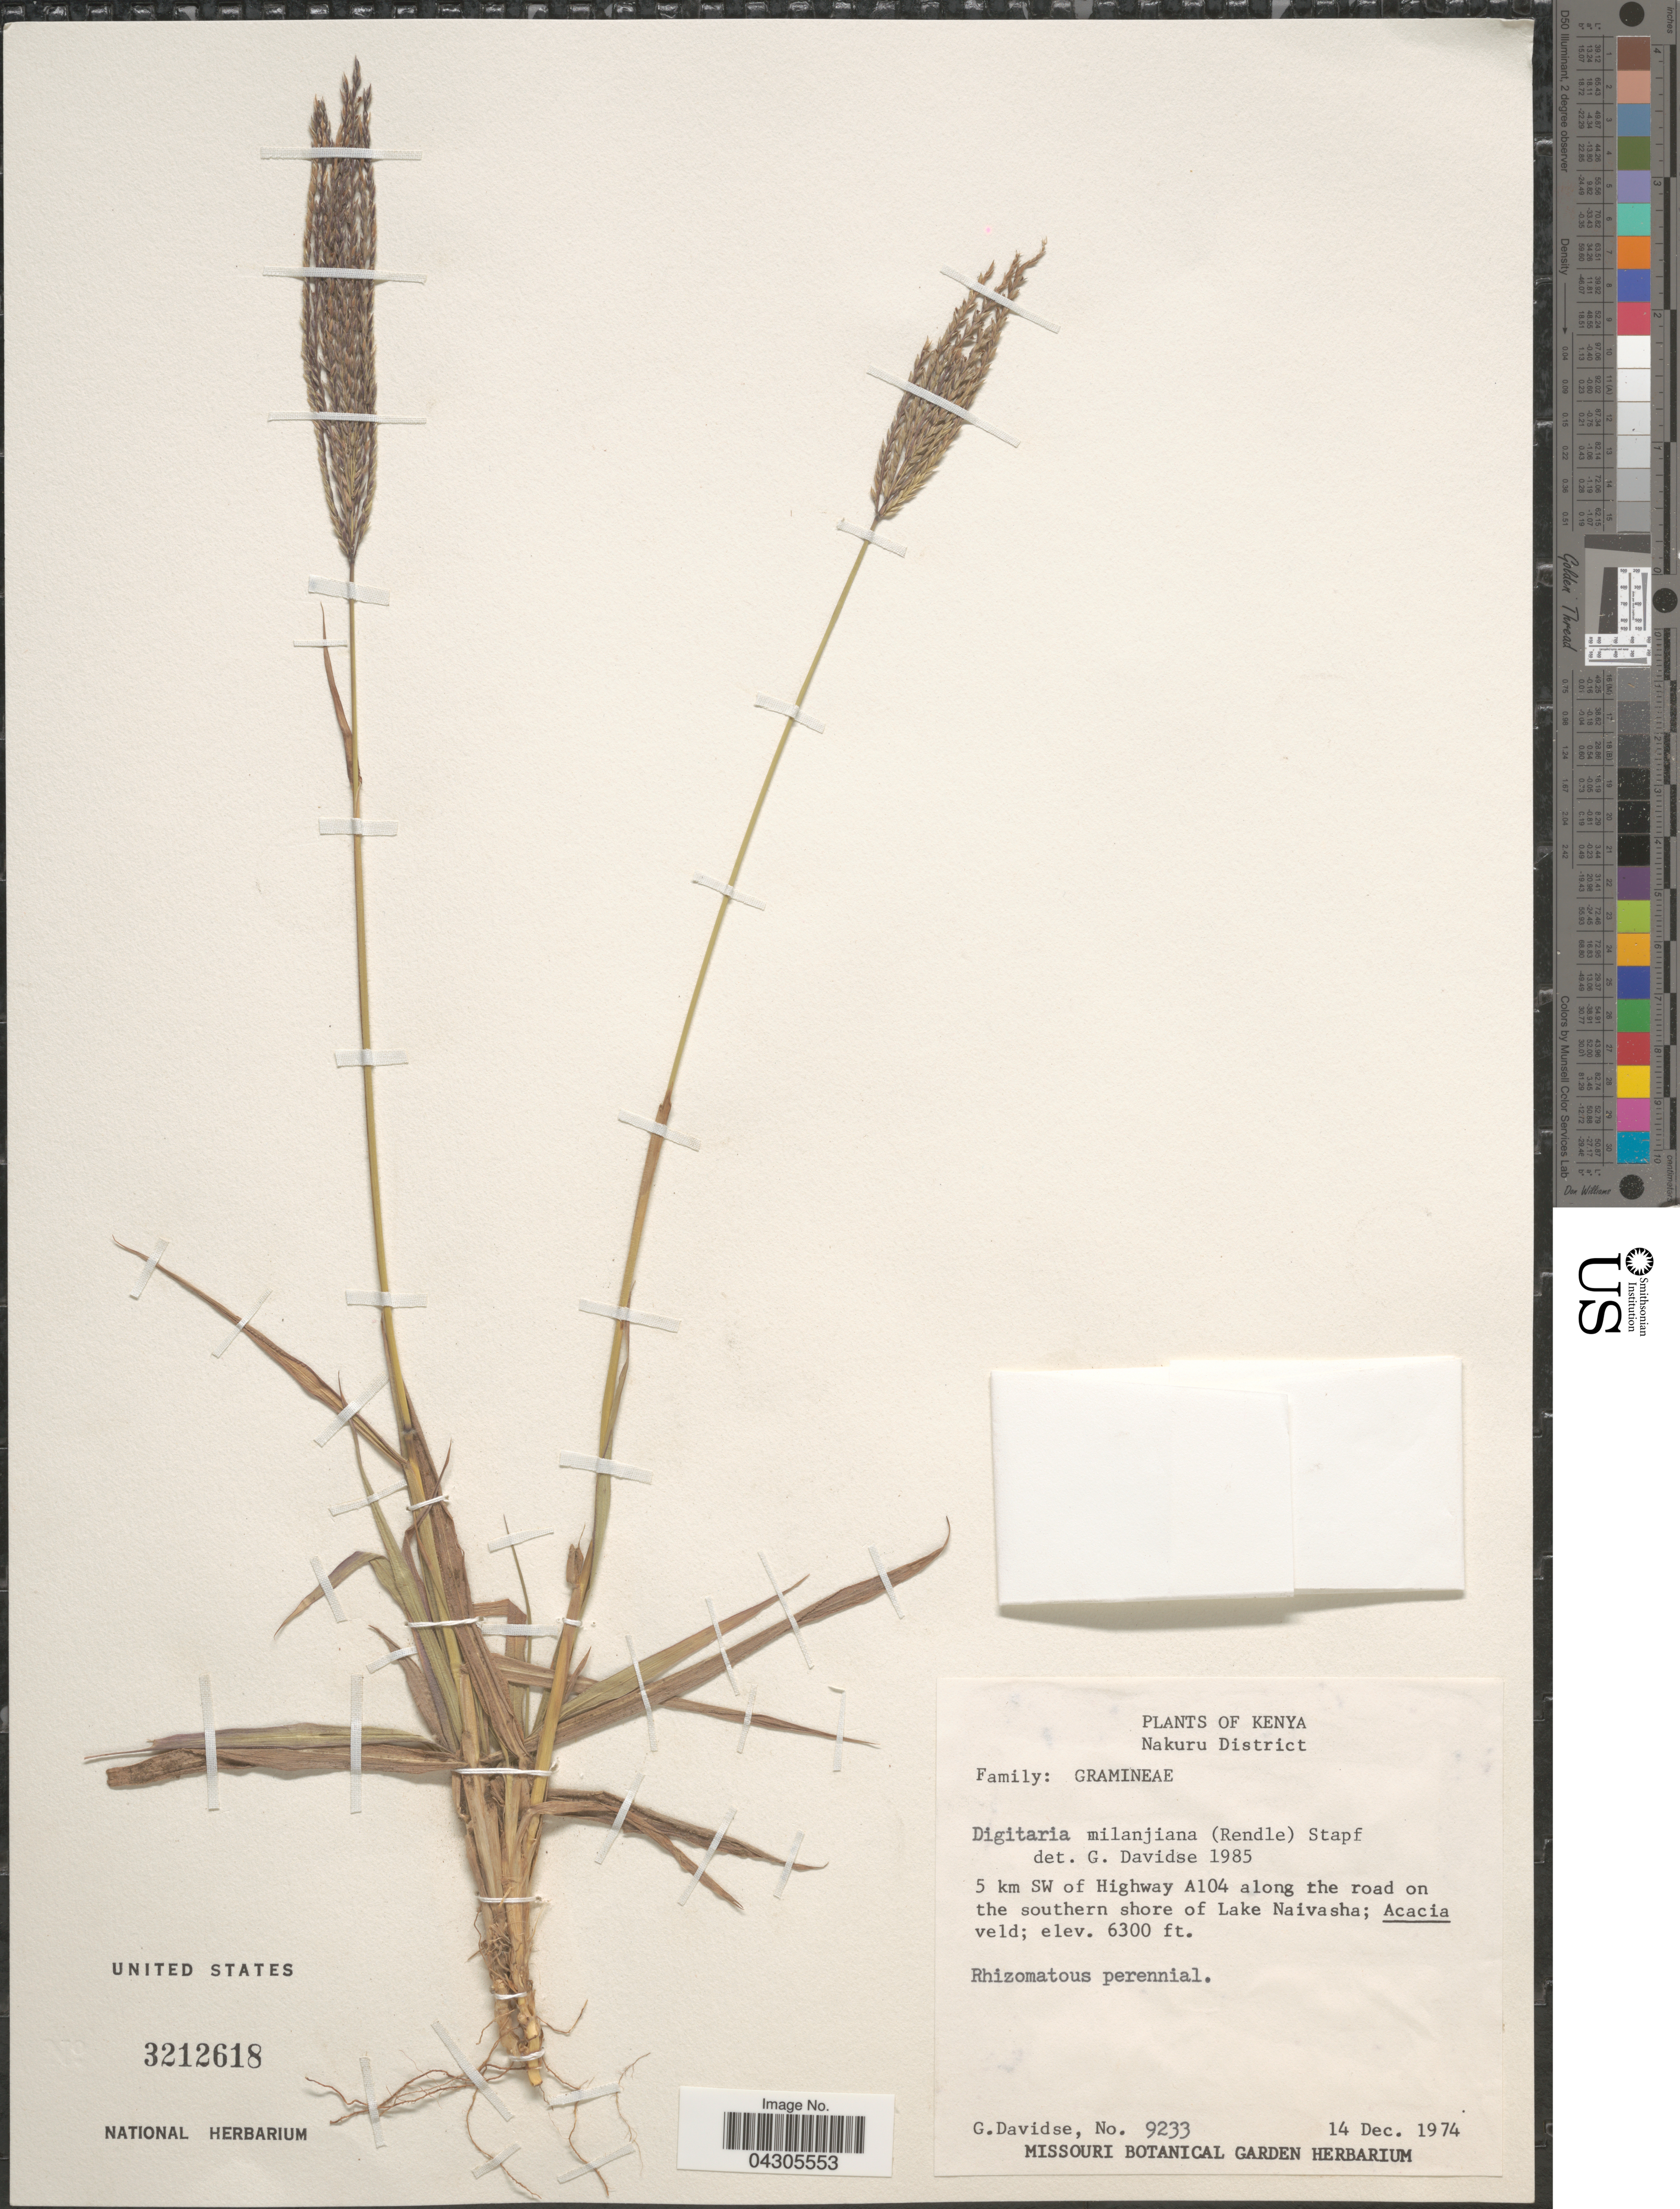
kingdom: Plantae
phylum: Tracheophyta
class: Liliopsida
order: Poales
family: Poaceae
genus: Digitaria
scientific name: Digitaria milanjiana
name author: (Rendle) Stapf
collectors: G. Davidse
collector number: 9233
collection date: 1974-12-14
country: Kenya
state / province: Nakuru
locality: Nakuru District. 5 km SW of Highway A104 along the road on the southern shore of Lake Naivasha.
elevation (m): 1920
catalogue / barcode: US 3212618